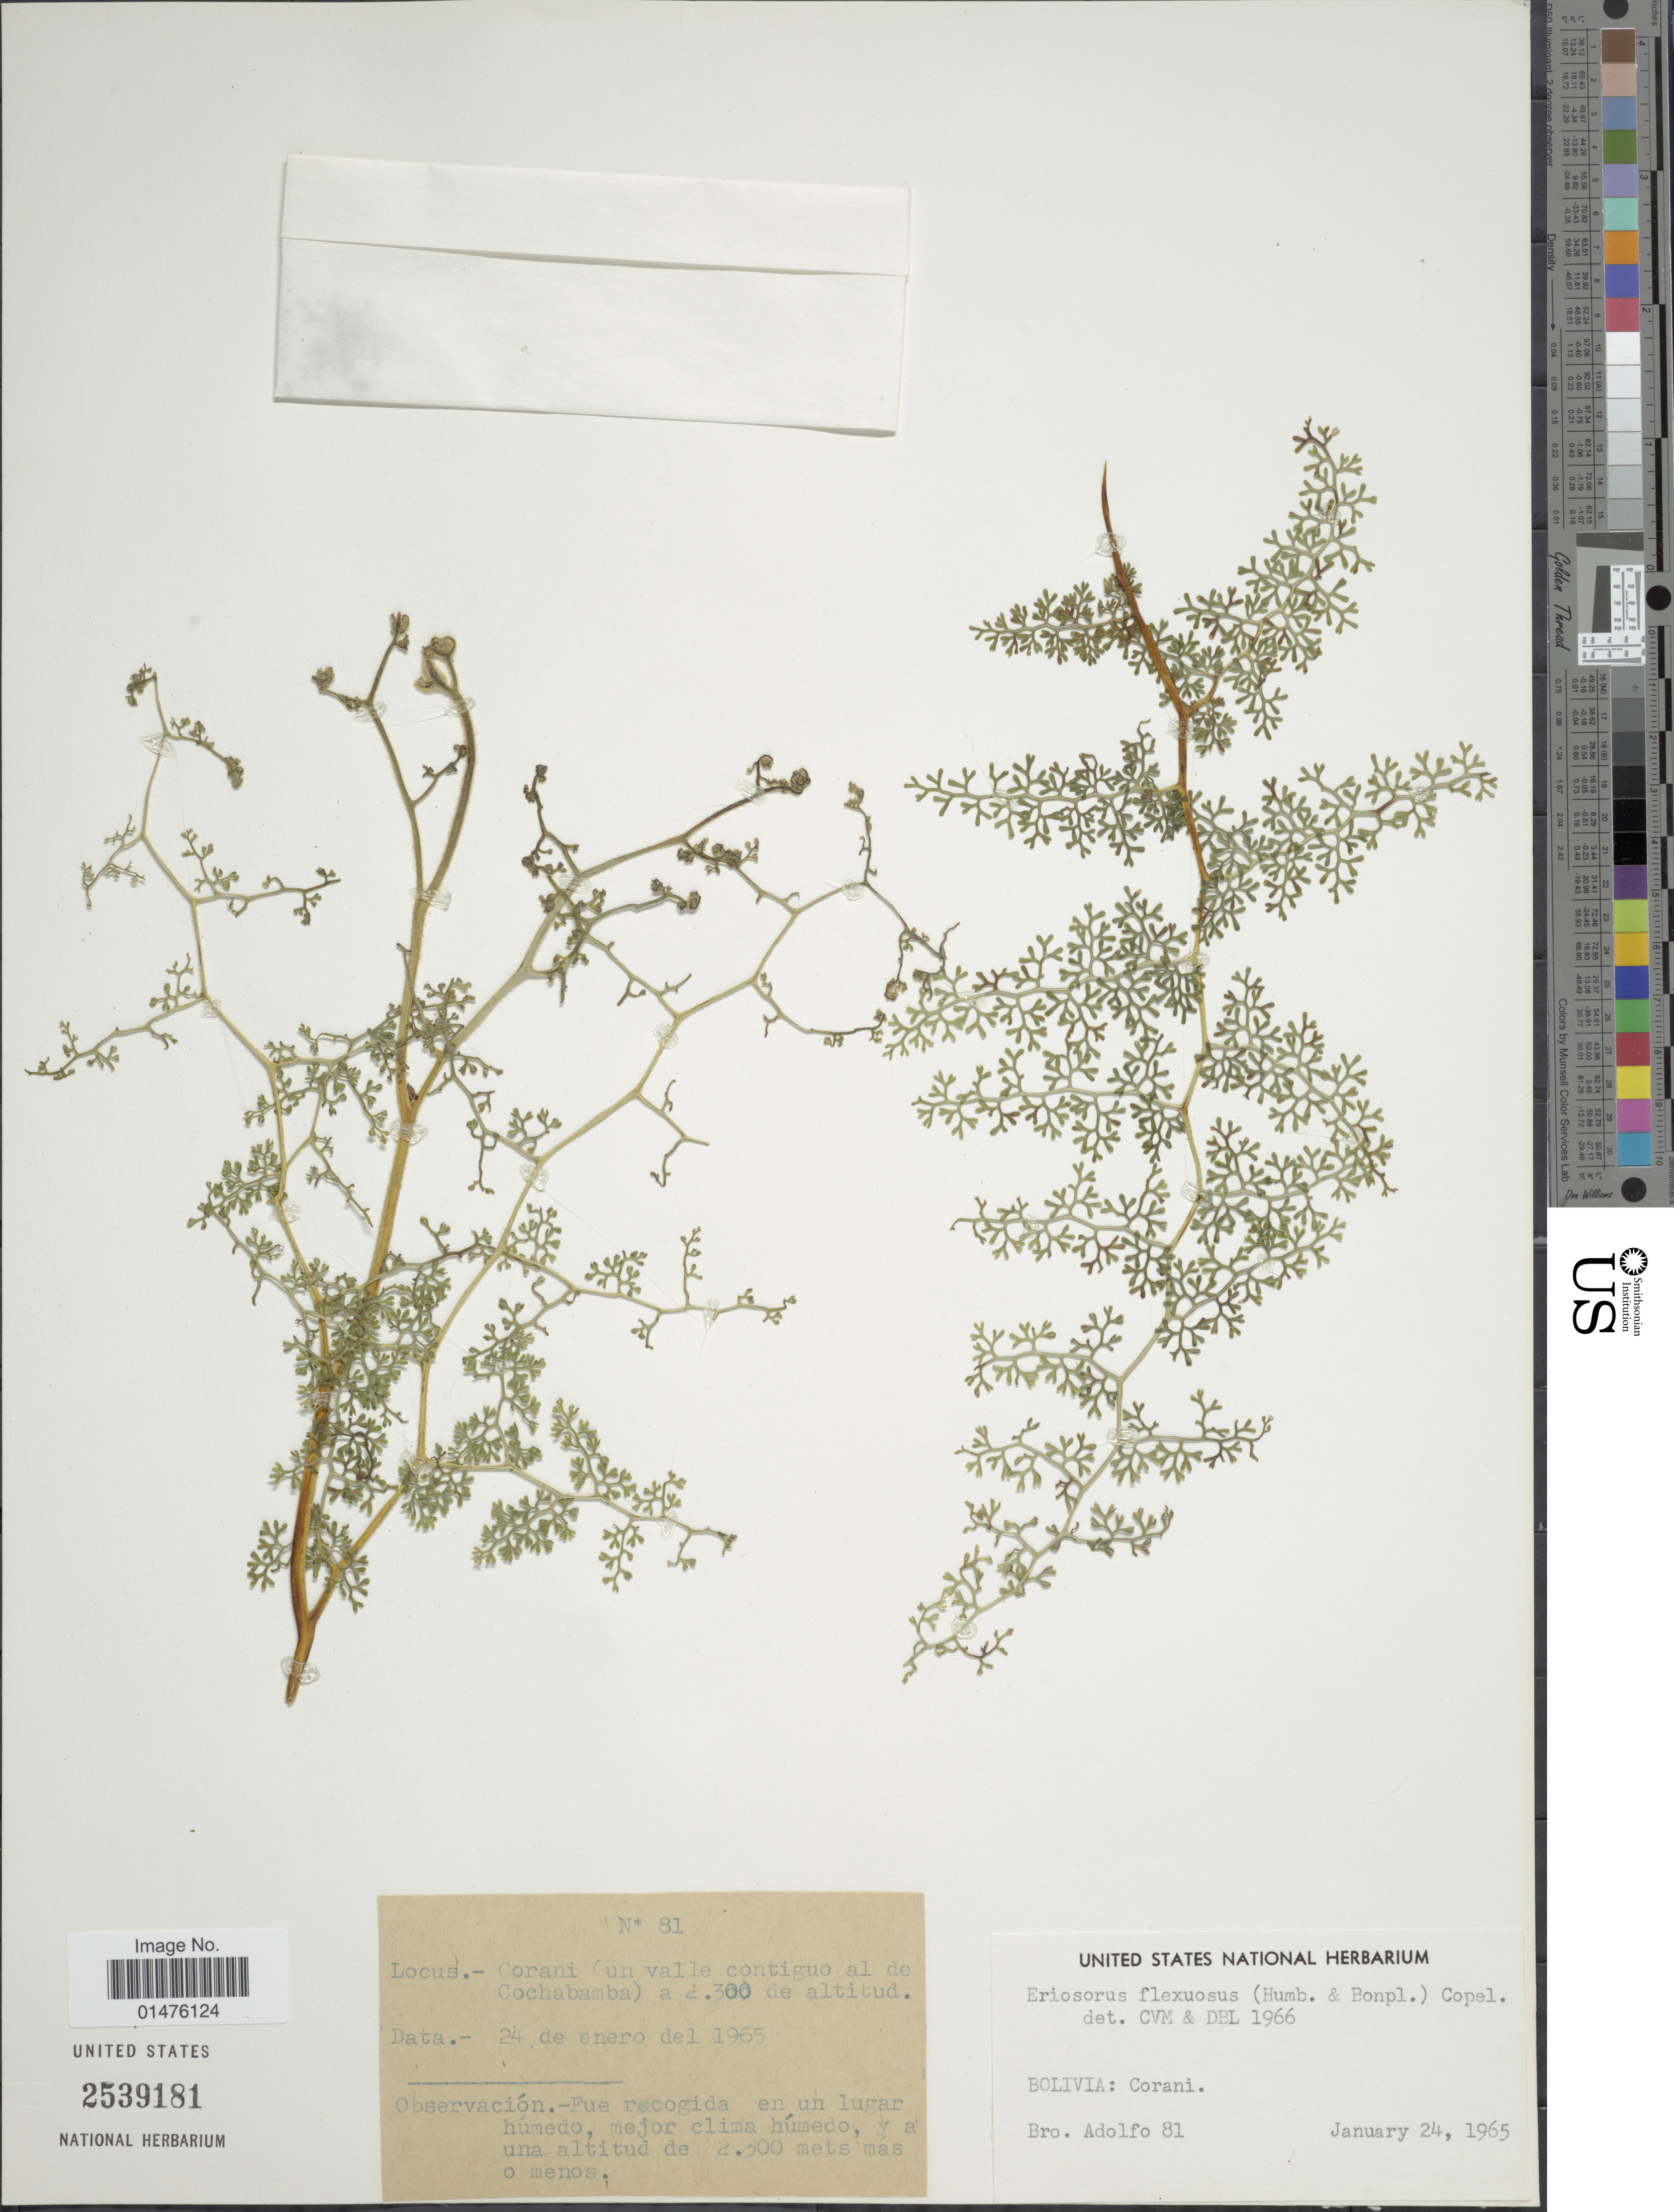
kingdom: Plantae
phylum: Tracheophyta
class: Polypodiopsida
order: Polypodiales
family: Pteridaceae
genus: Jamesonia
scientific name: Jamesonia flexuosa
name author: (Humb. & Bonpl.) Christenh.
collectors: Bro. Adolfo M.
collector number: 81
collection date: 1965-01-24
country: Bolivia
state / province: Cochabamba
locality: Corani (un valle contiguo al de Cochabamba)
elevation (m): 2300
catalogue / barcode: US 2539181